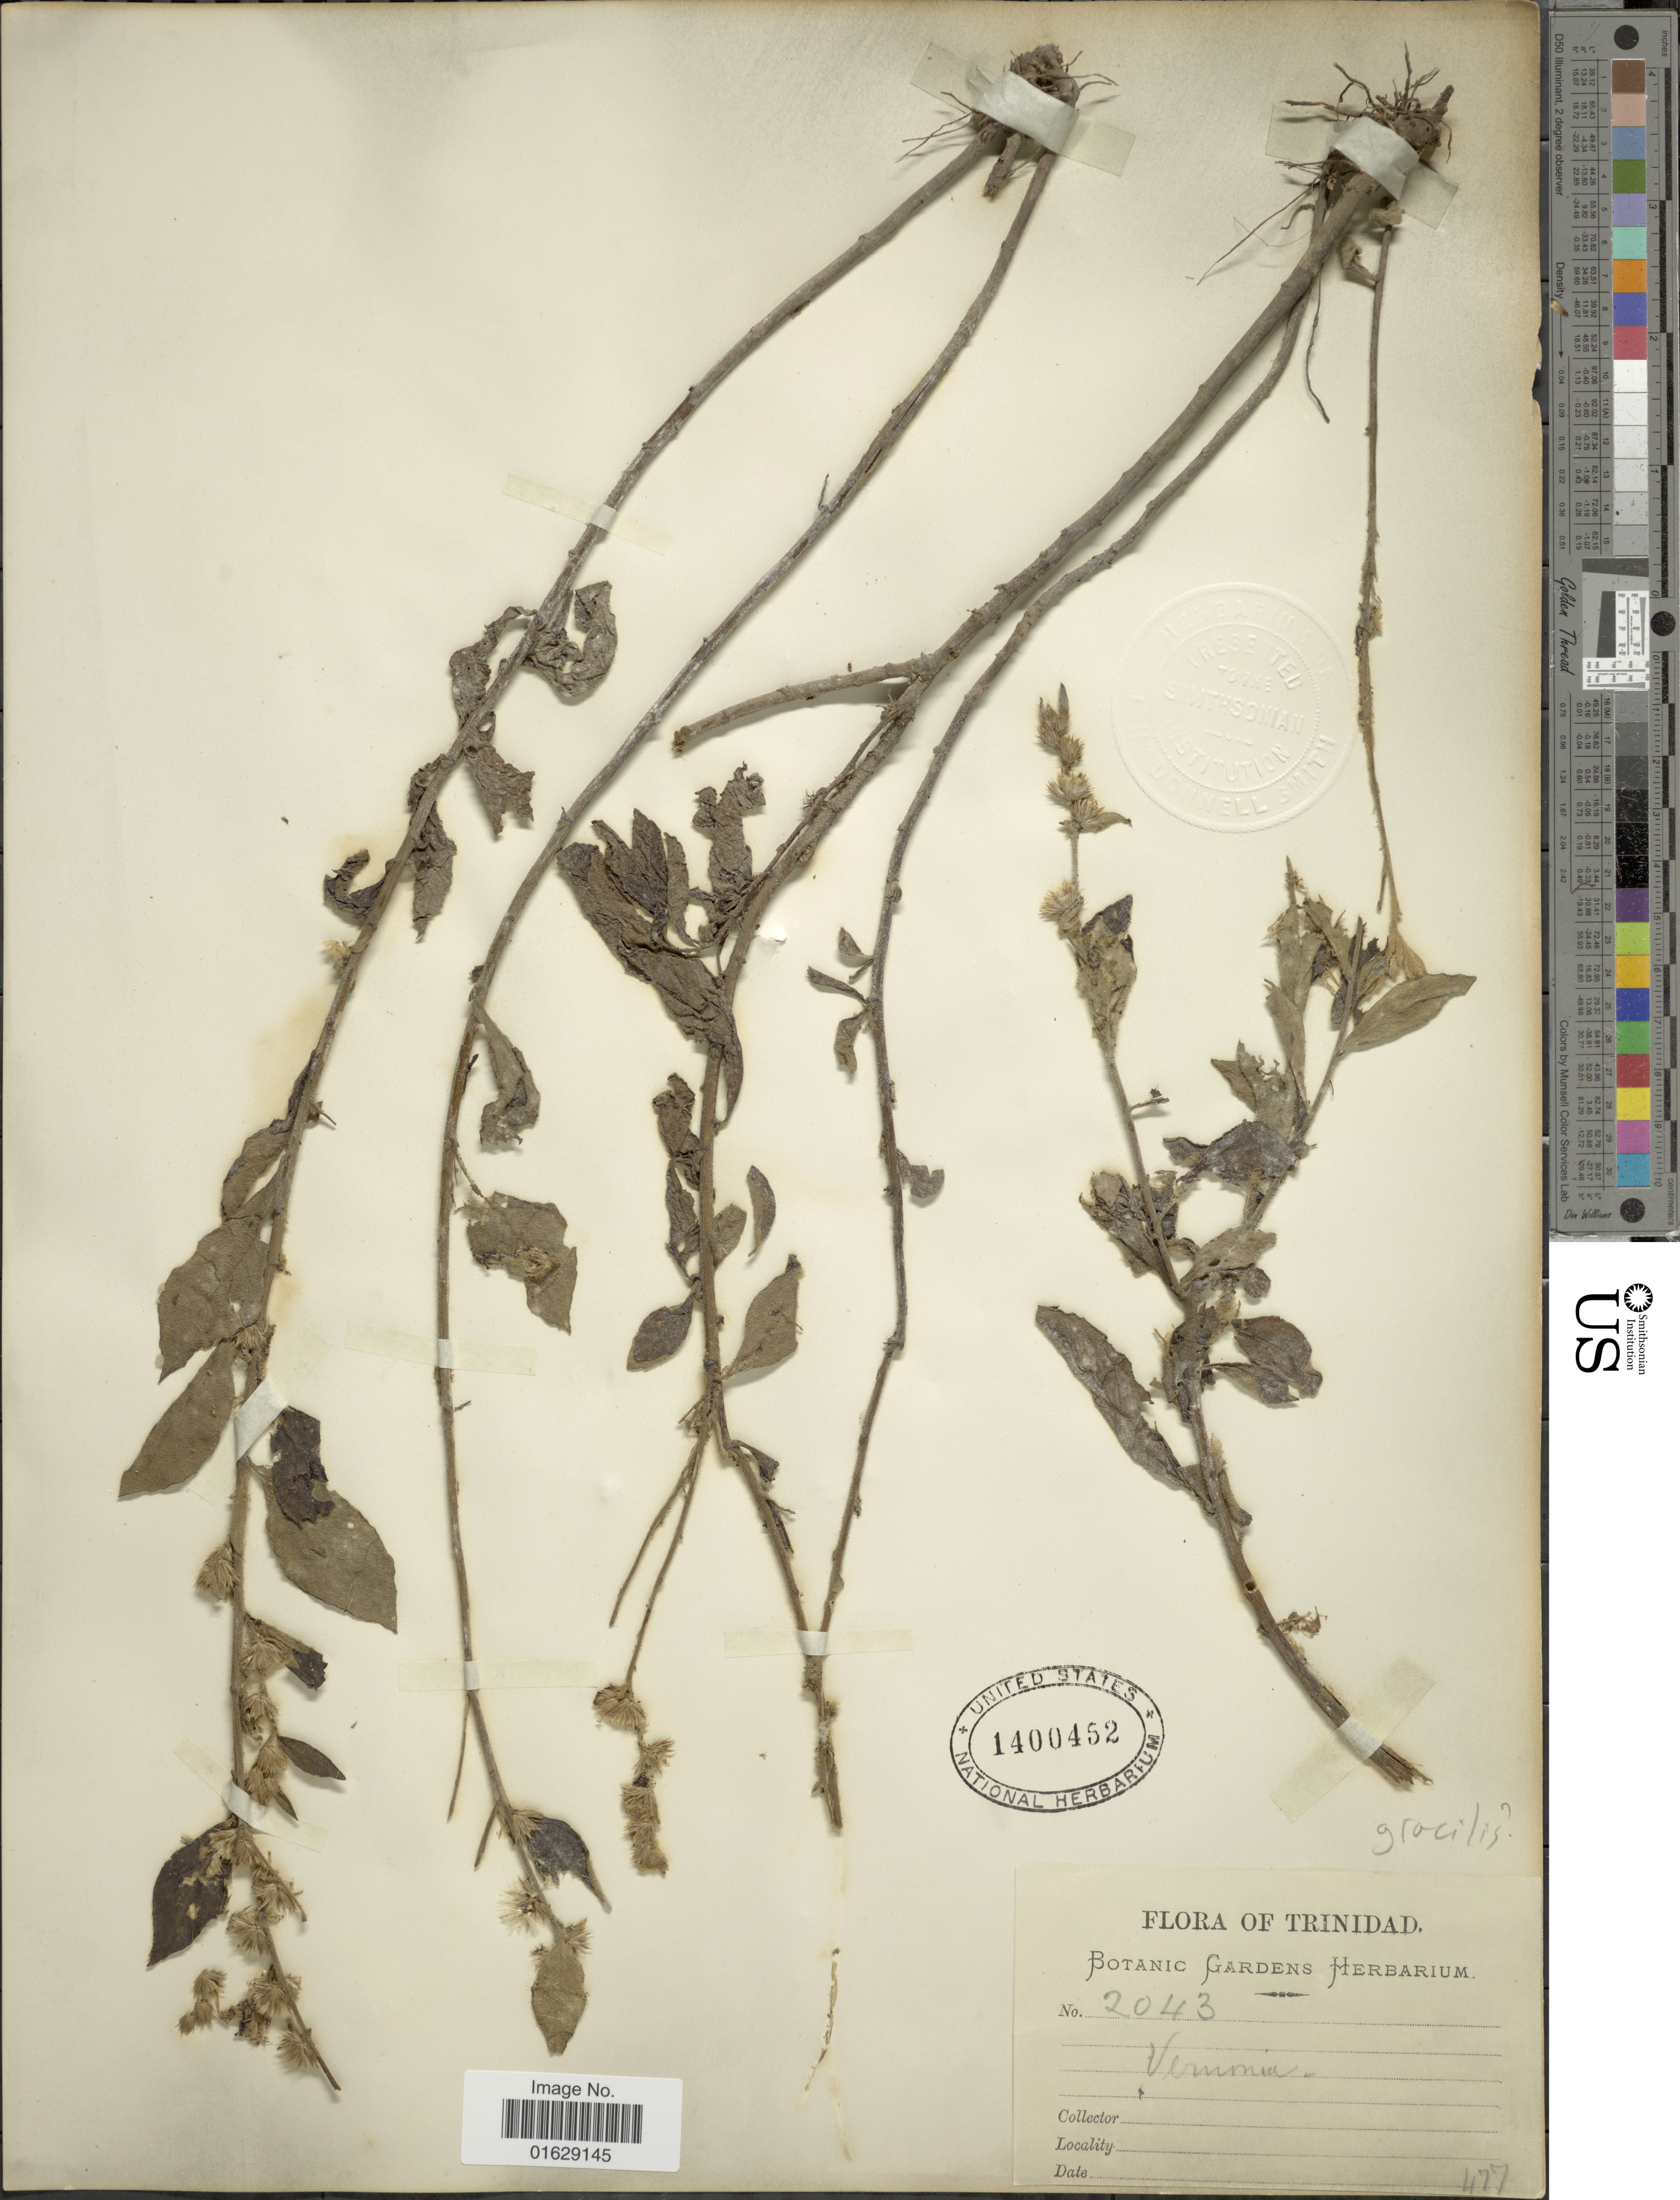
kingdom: Plantae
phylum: Tracheophyta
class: Magnoliopsida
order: Asterales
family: Asteraceae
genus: Lepidaploa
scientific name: Lepidaploa gracilis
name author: (Kunth) H. Rob.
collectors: Botanic Gardens Herbarium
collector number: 2043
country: Trinidad and Tobago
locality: Trinidad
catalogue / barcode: US 1400482